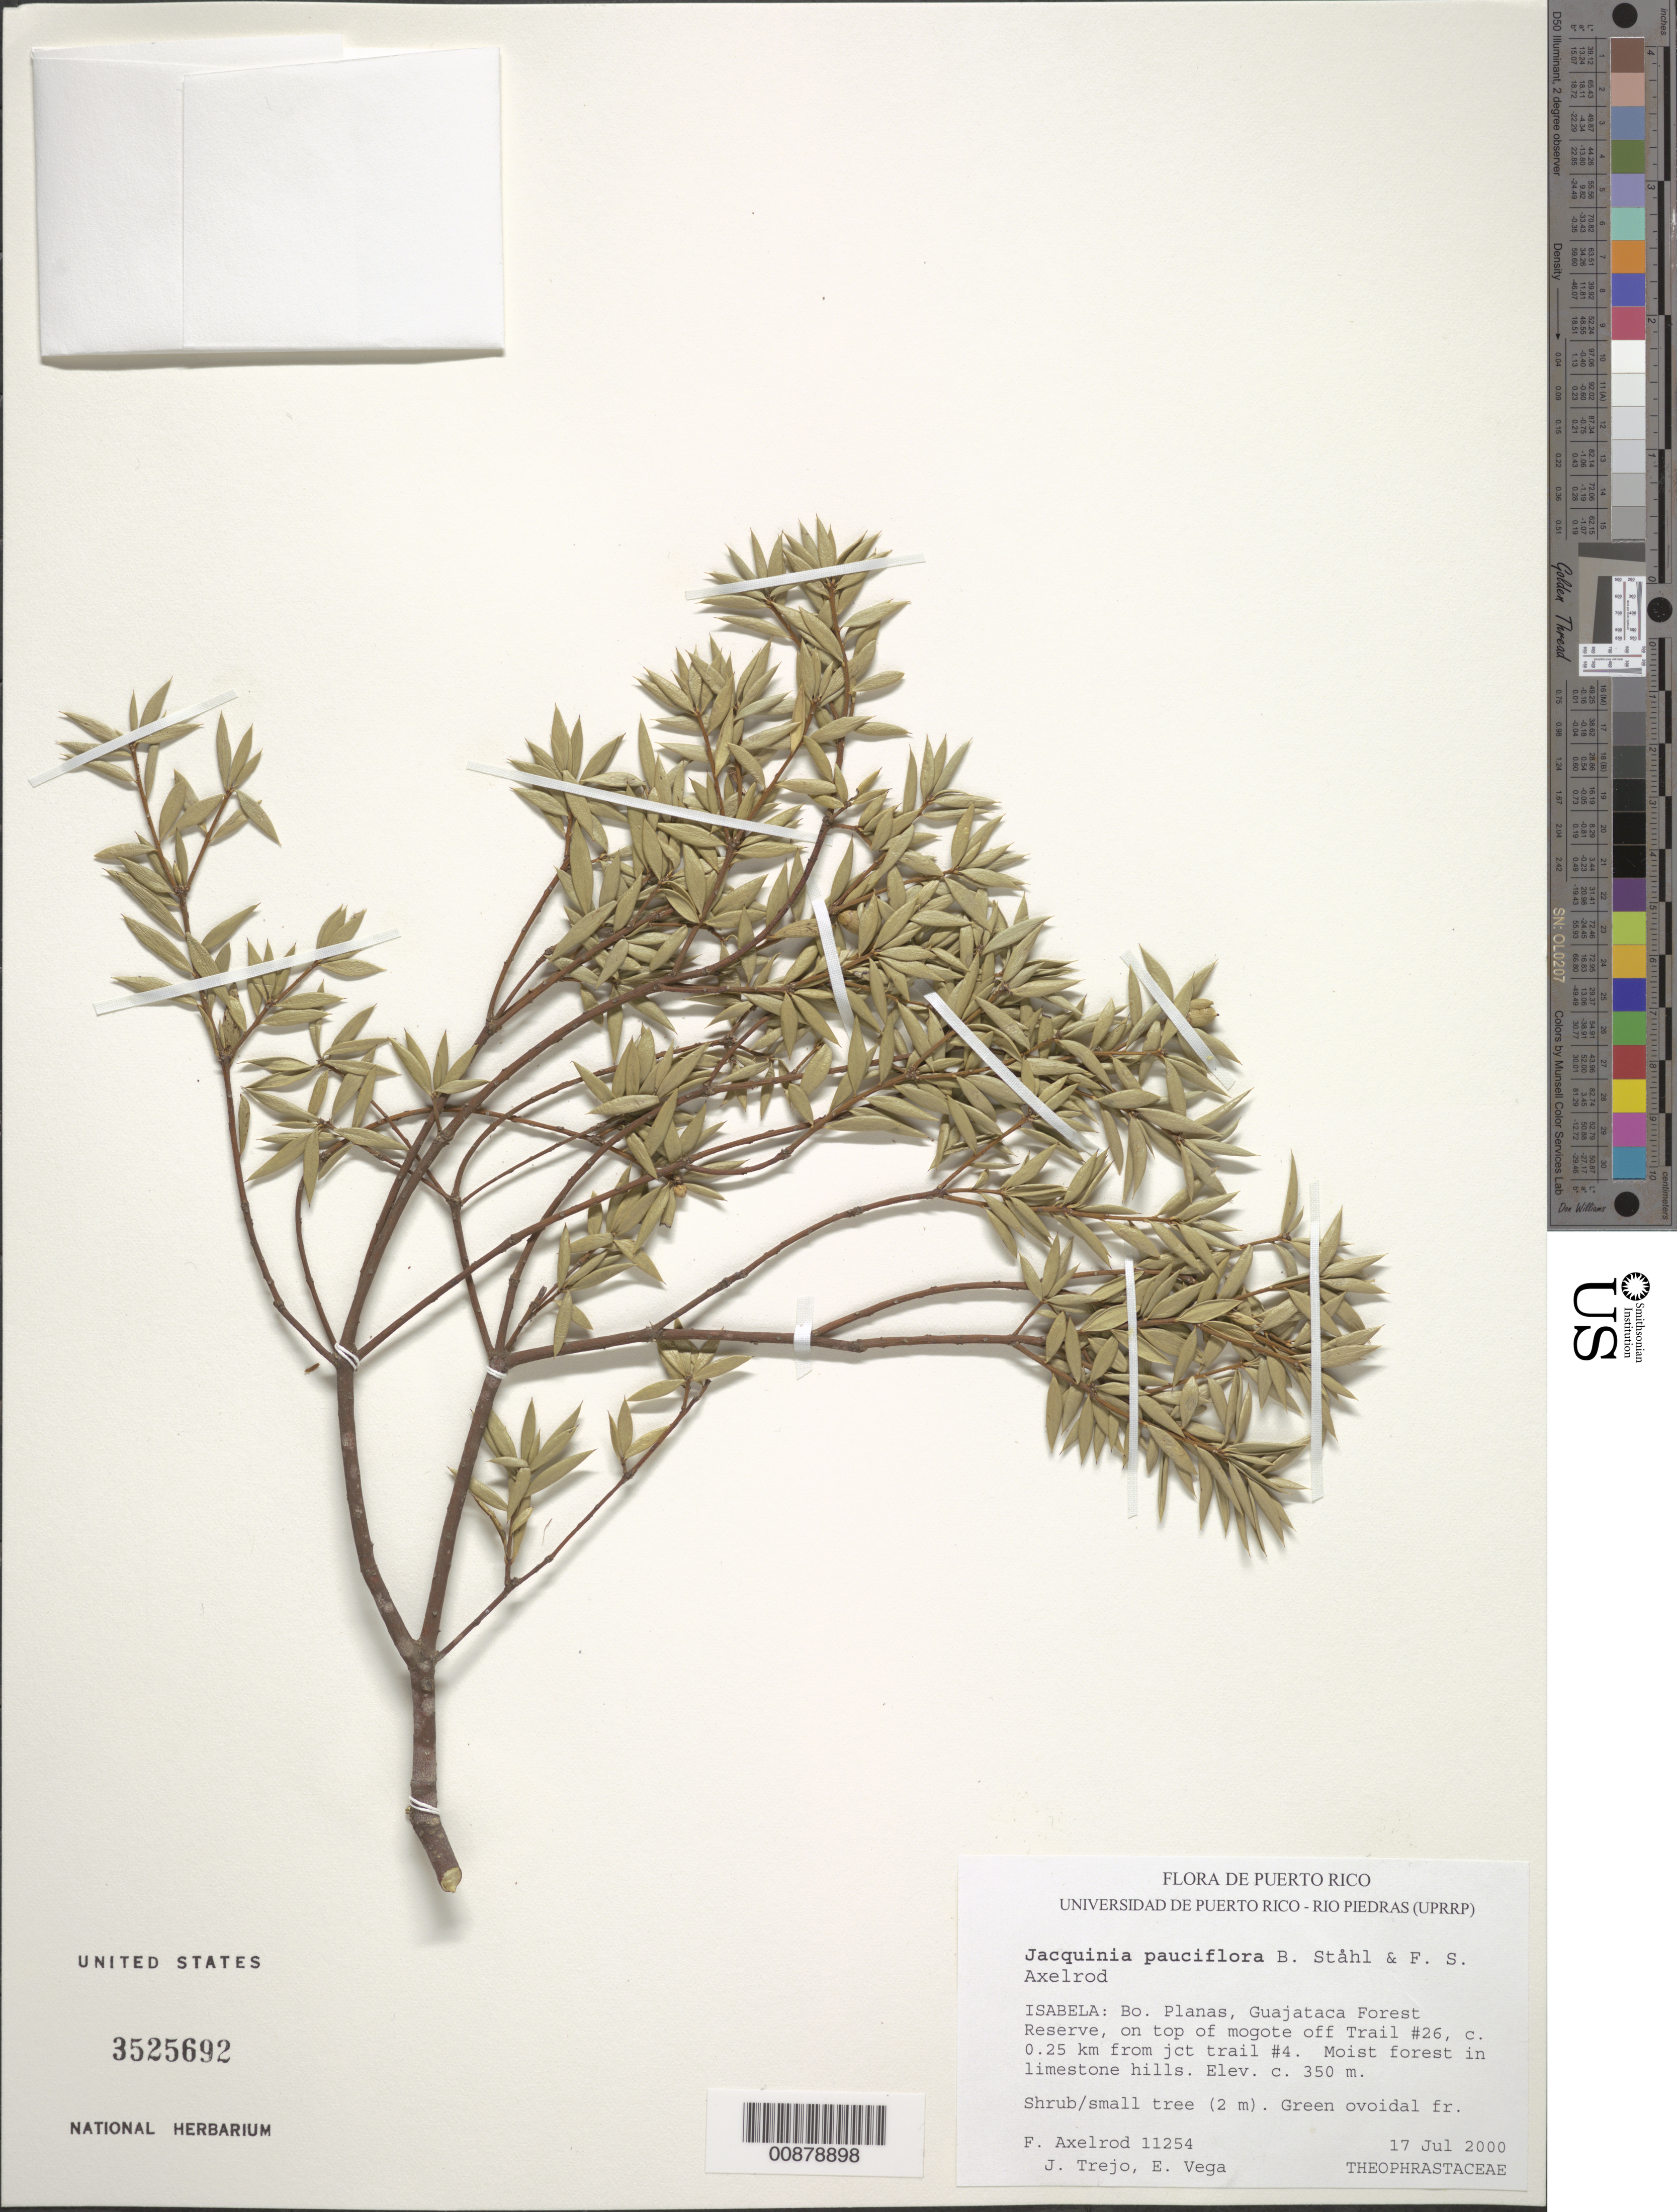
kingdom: Plantae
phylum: Tracheophyta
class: Magnoliopsida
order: Ericales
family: Primulaceae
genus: Bonellia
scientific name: Bonellia pauciflora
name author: (B. Ståhl & F.S. Axelrod) B. Ståhl & Källersjö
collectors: F. S. Axelrod, J. C. Trejo-Torres & E. Vega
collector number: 11254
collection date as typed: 17 Jul 2000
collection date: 2000-07-17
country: Puerto Rico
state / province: Isabela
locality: Bo. Planas, Guajataca Forest Reserve, on top of mogote off trail #26, ca. 0.25 km from jct. trail #4.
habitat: Moist forest in limestone hills.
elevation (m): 350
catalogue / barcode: US 3525692